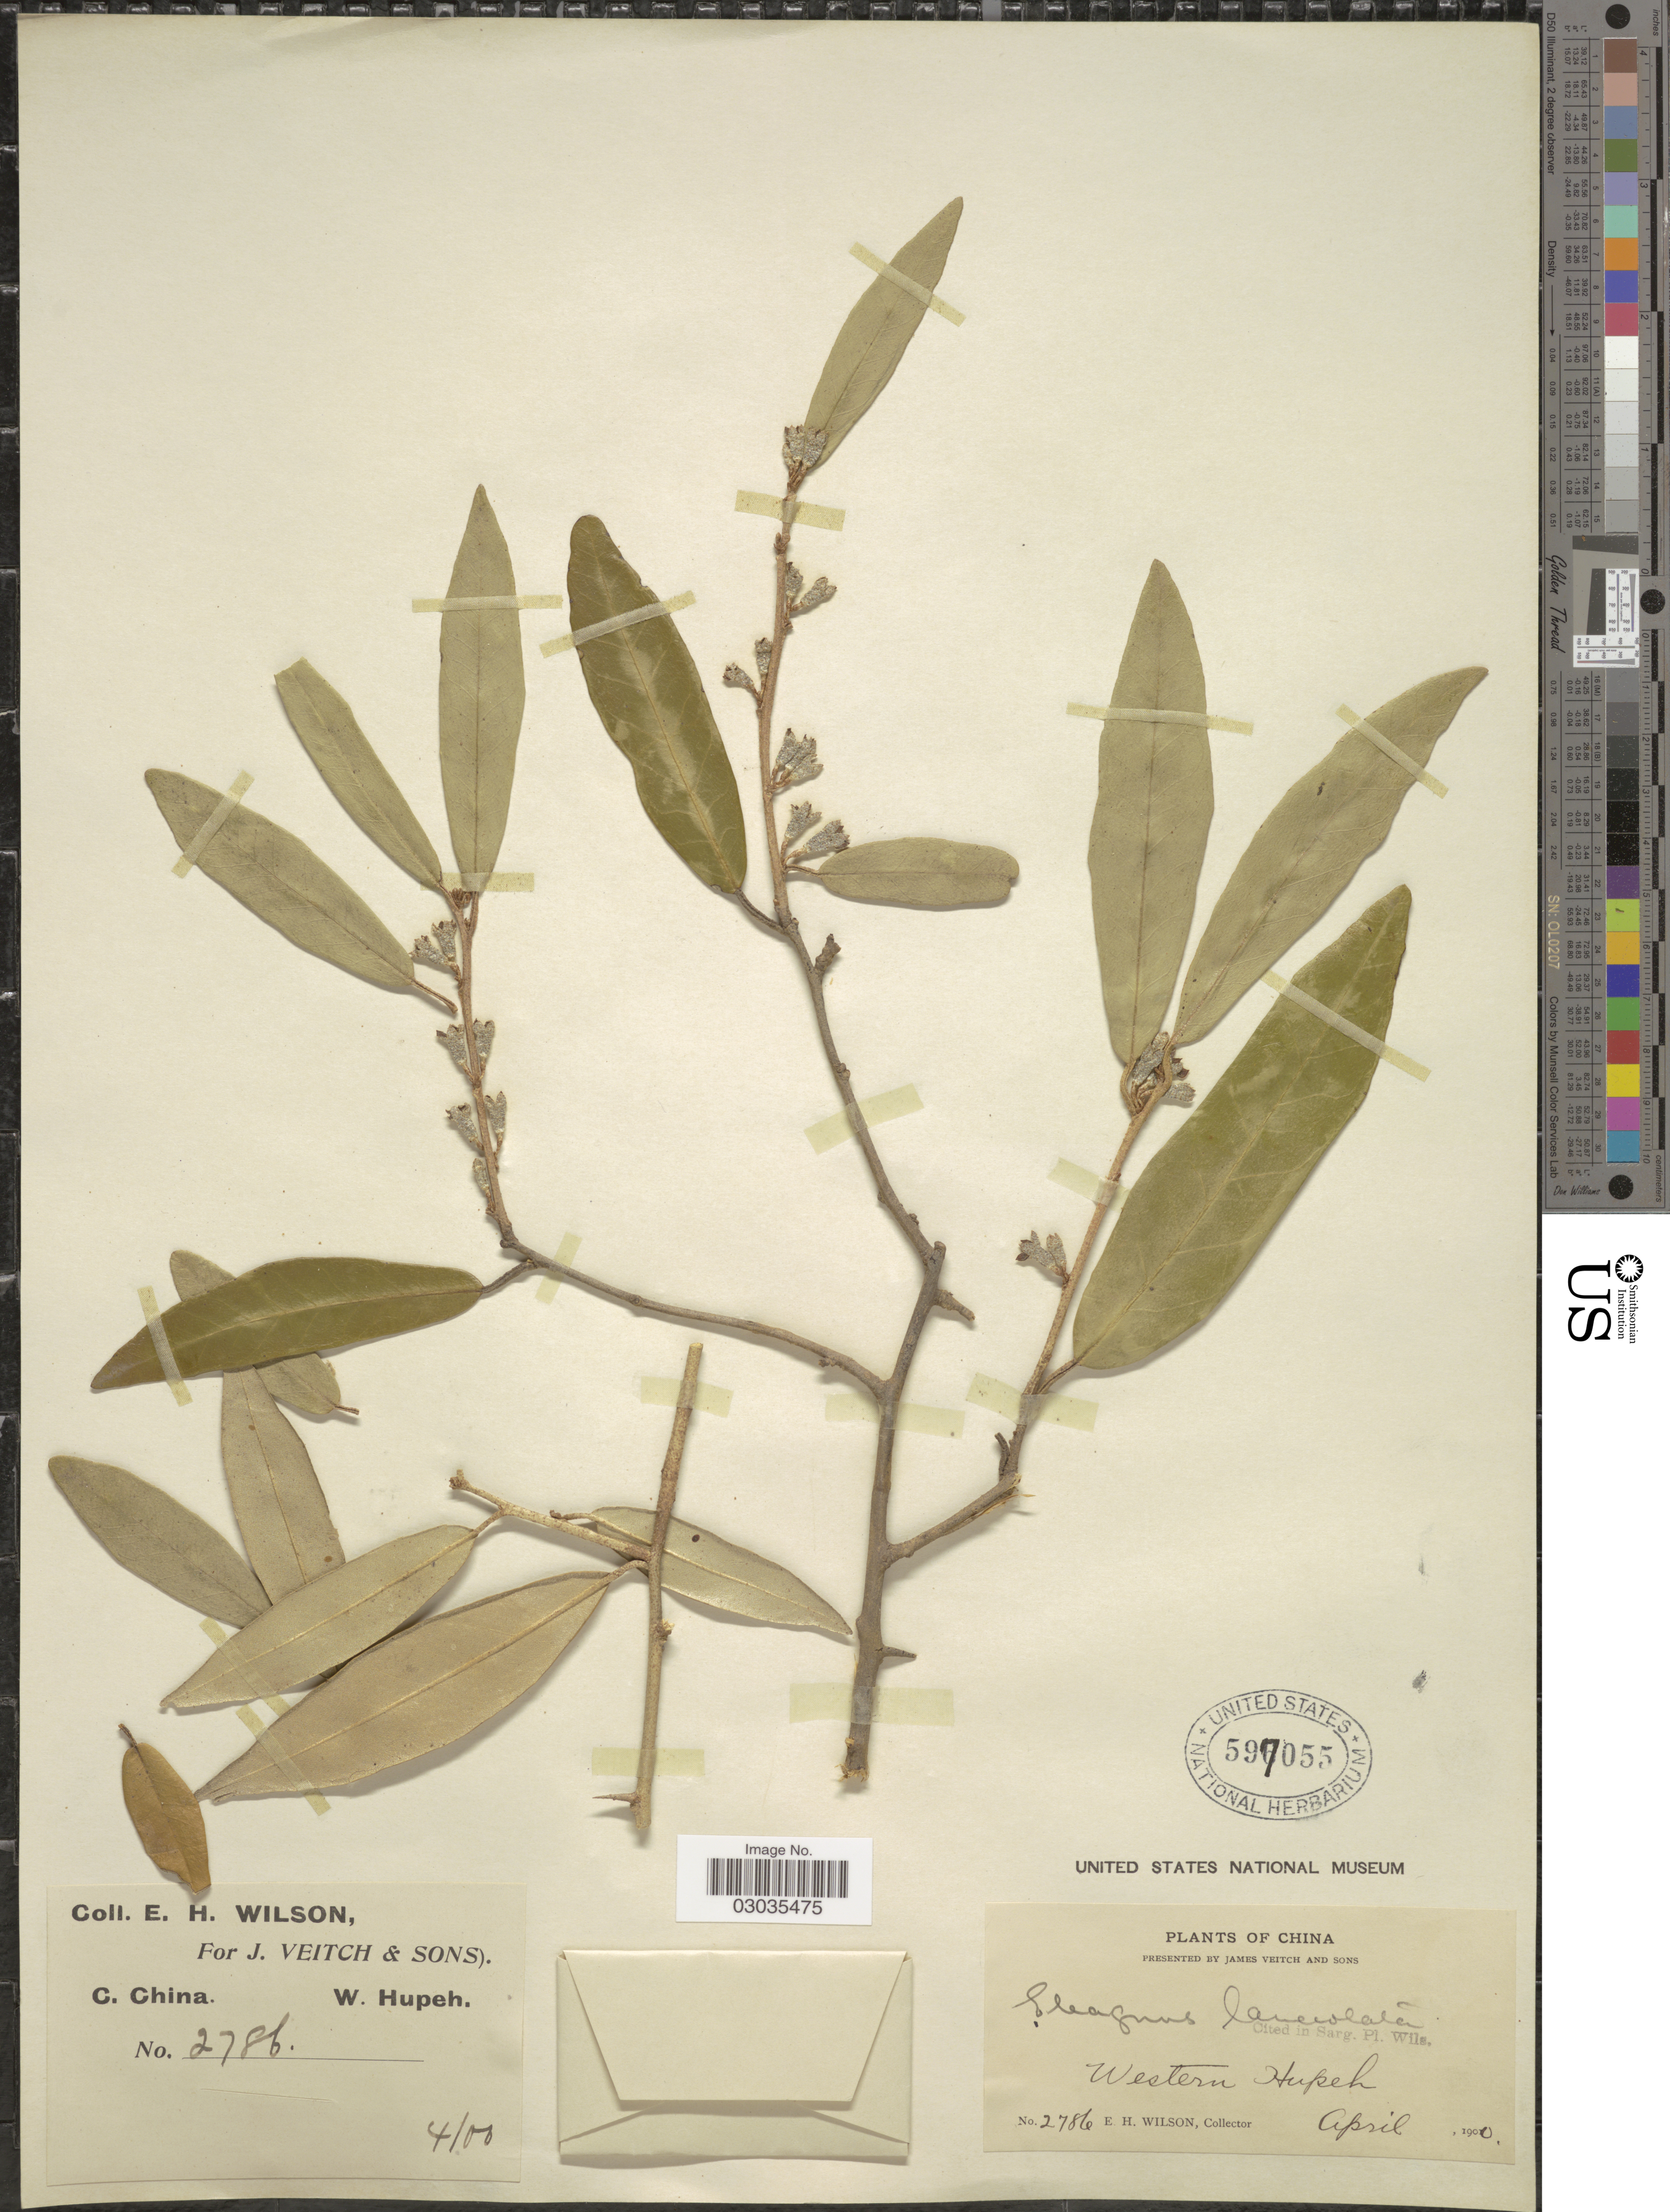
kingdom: Plantae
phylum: Tracheophyta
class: Magnoliopsida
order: Rosales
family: Elaeagnaceae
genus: Elaeagnus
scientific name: Elaeagnus lanceolata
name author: Warb.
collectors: E. Wilson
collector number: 2786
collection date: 1900-04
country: China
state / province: Hubei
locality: Western Hupeh, C. China.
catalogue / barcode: US 597055